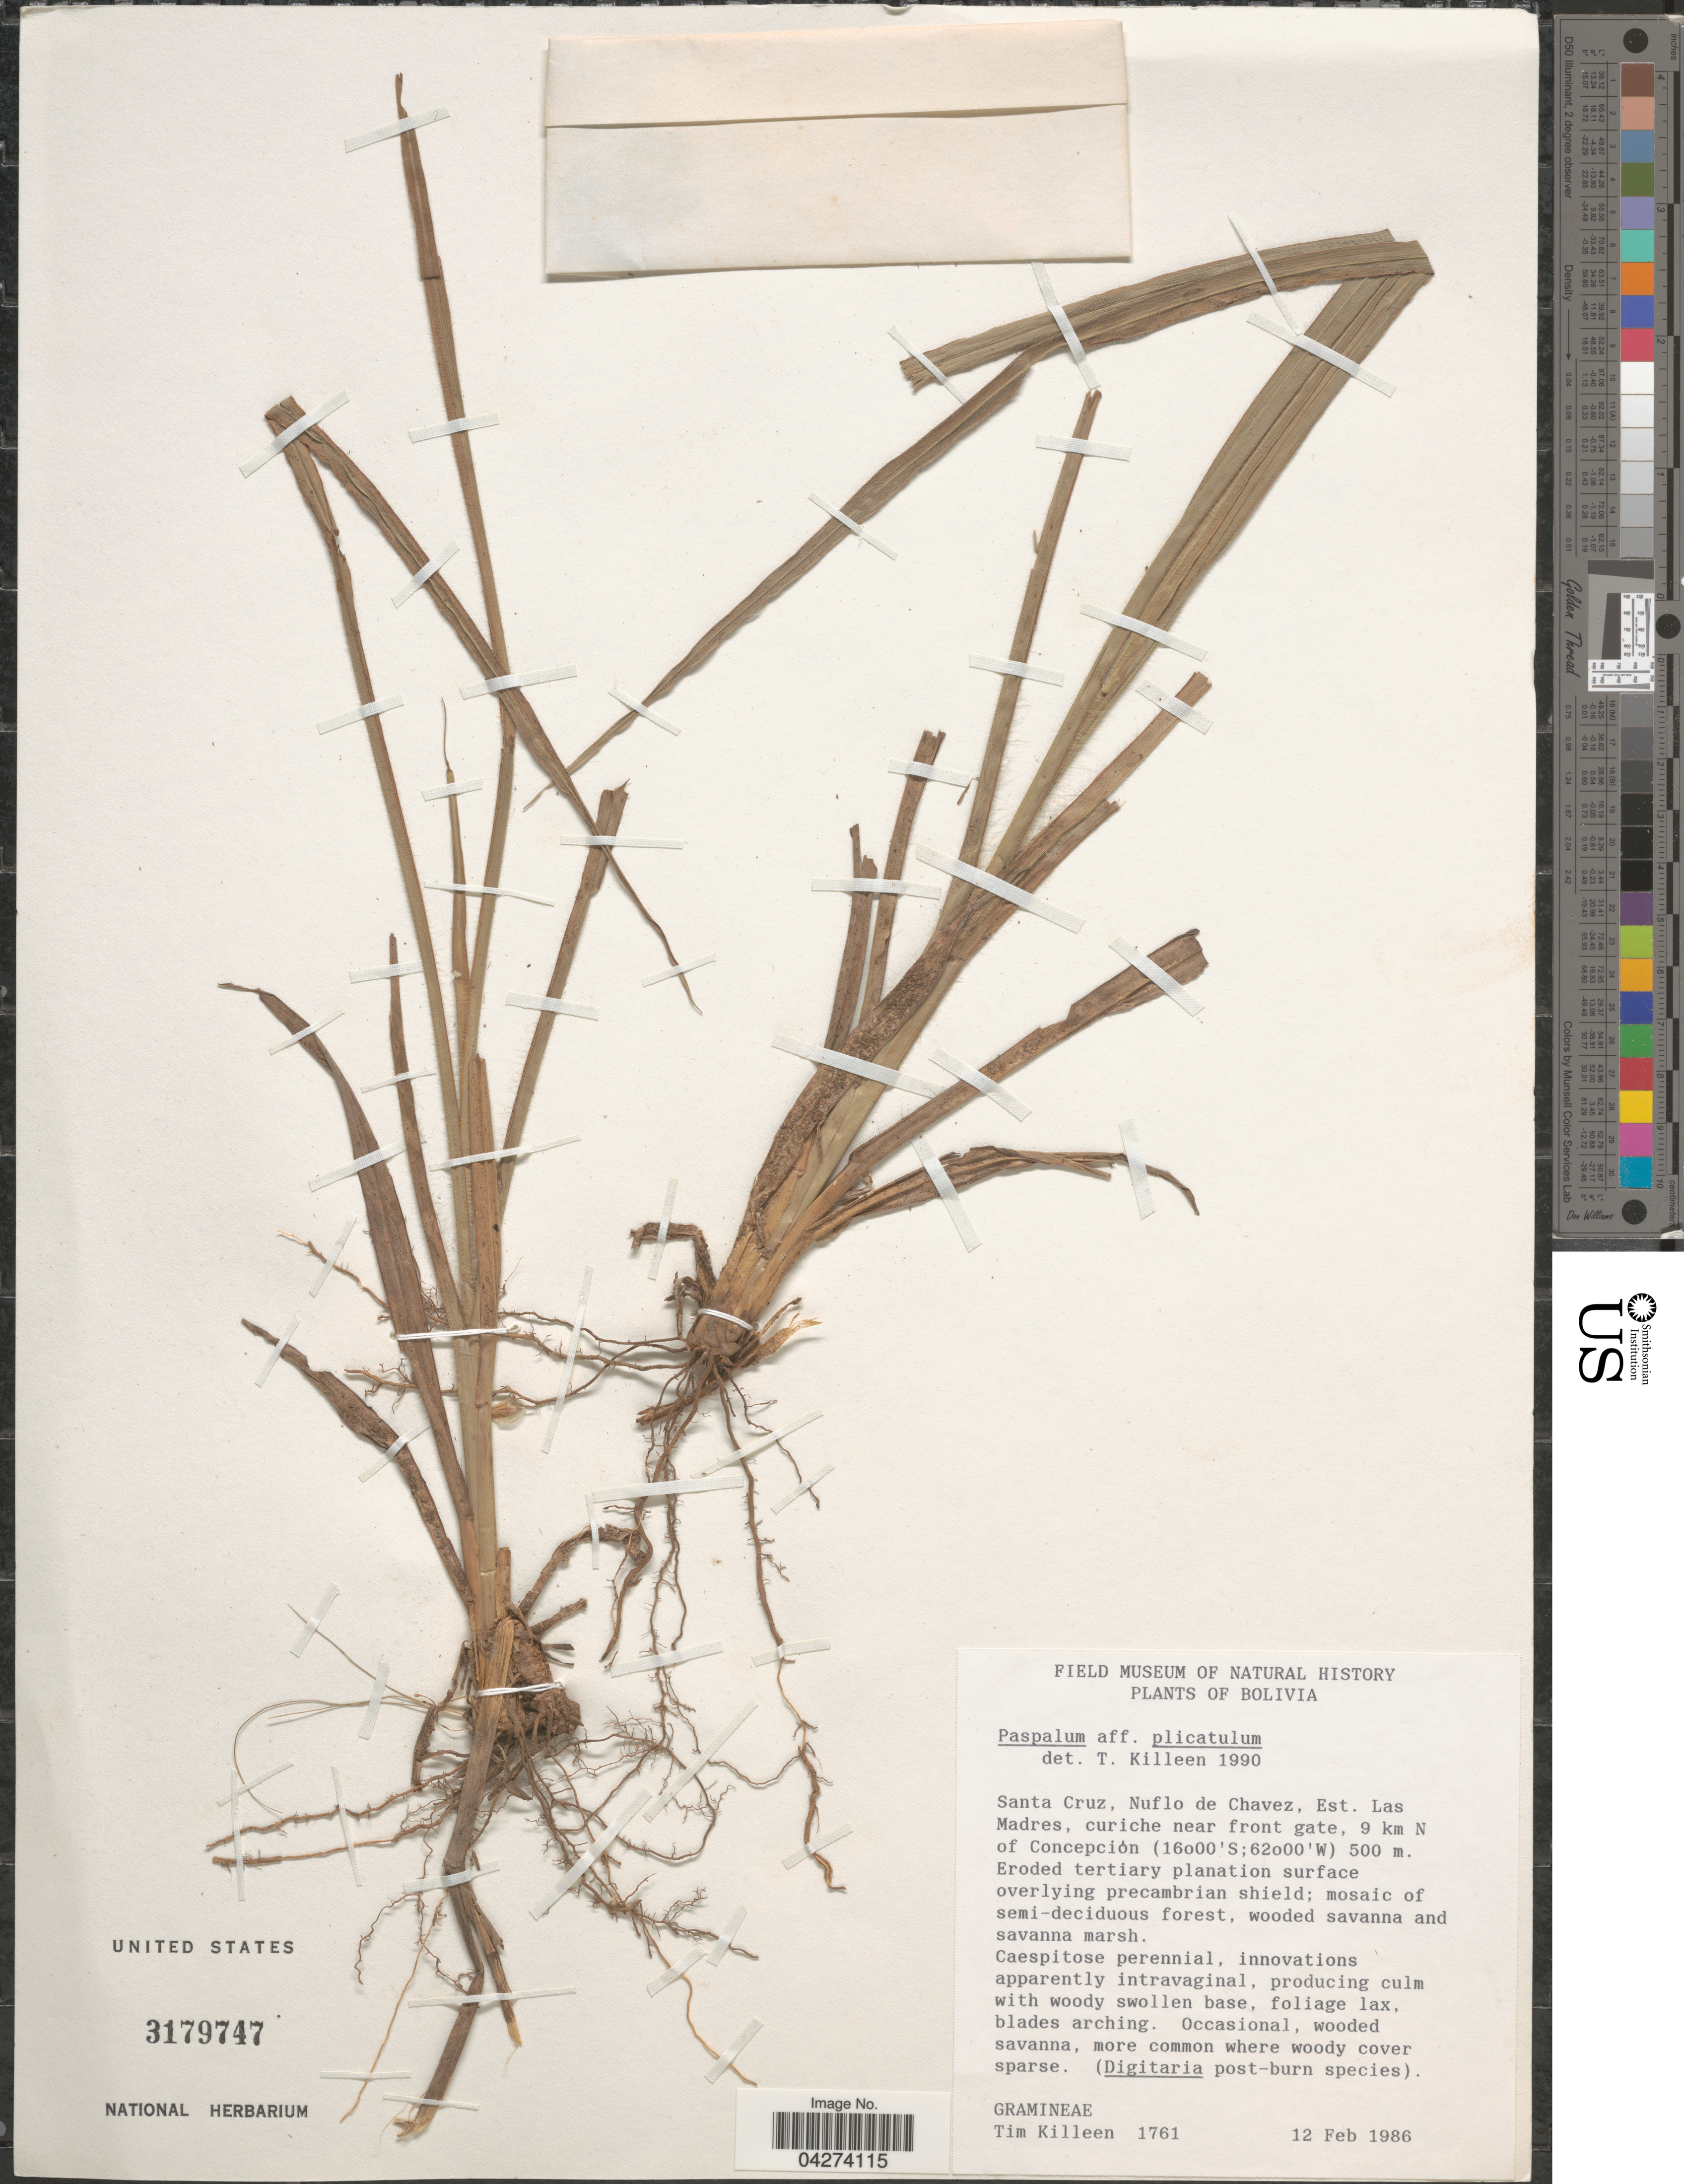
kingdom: Plantae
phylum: Tracheophyta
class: Liliopsida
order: Poales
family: Poaceae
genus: Paspalum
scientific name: Paspalum plicatulum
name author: Michx.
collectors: T. J. Killeen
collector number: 1761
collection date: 1986-02-12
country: Bolivia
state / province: Santa Cruz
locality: Nuflo de Chavez, Est. Las Madres, curiche near front gate, 9 km N of Concepción.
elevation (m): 500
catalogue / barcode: US 3179747